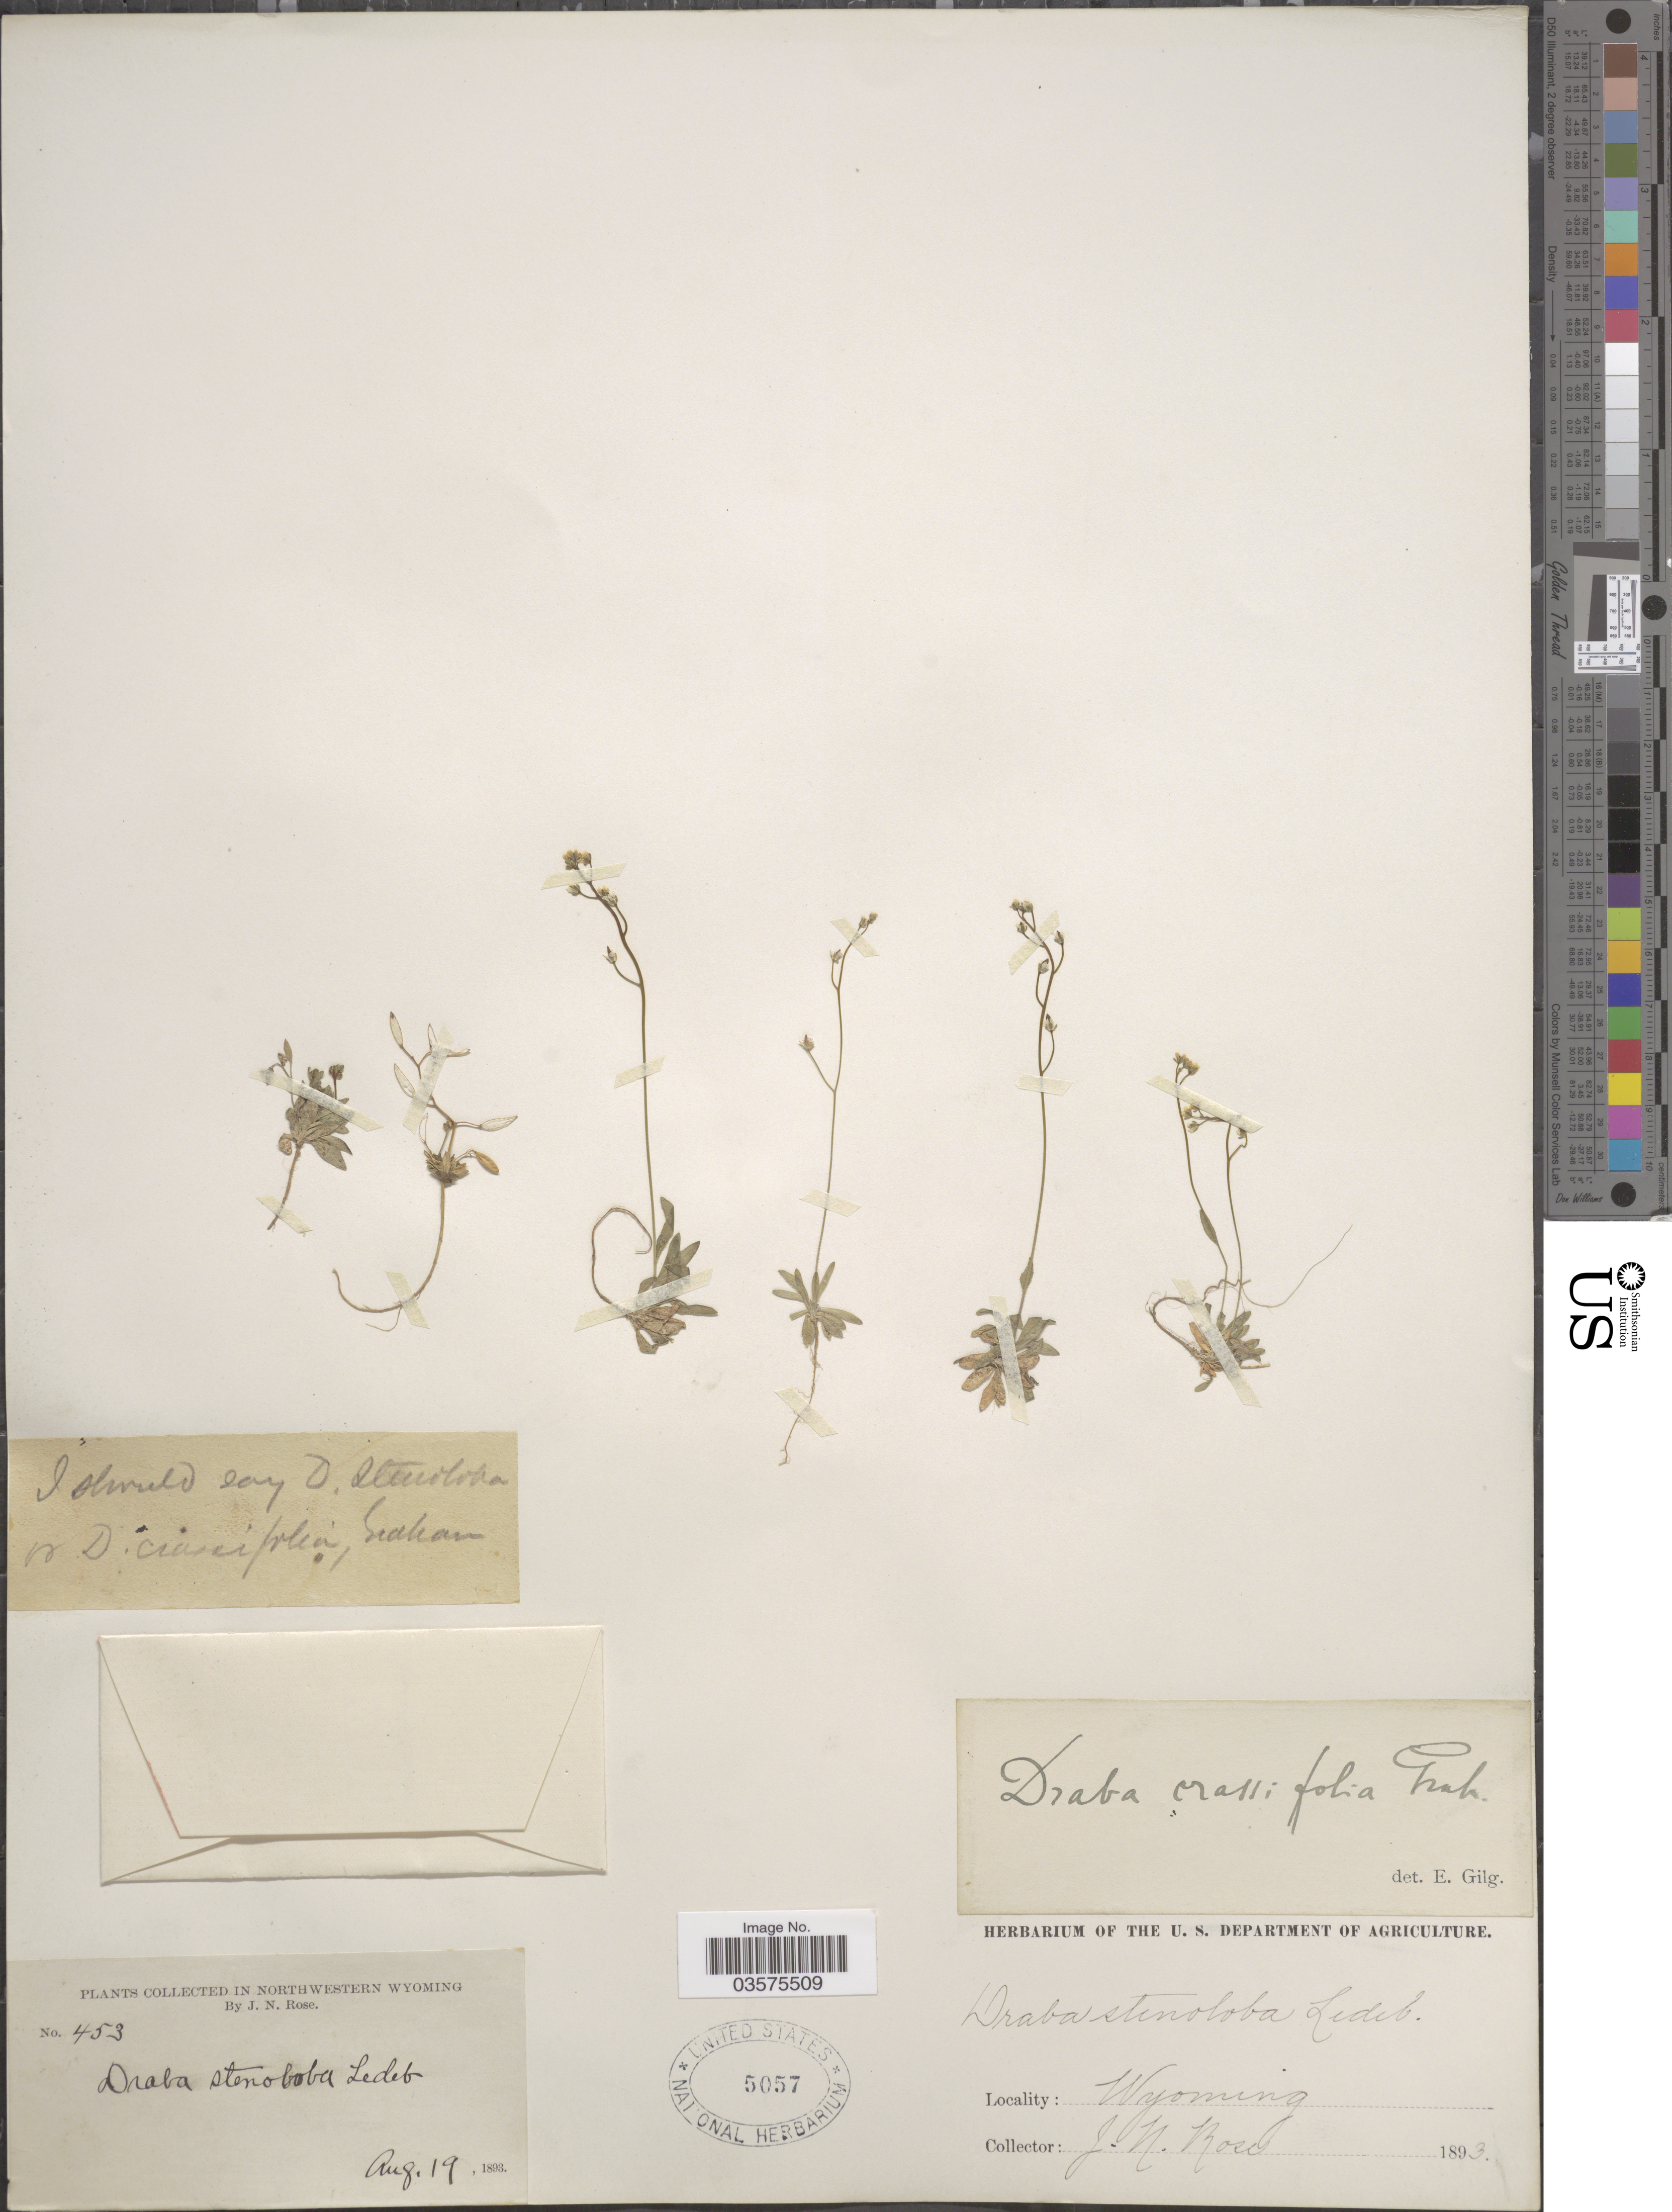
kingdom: Plantae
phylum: Tracheophyta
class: Magnoliopsida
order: Brassicales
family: Brassicaceae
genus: Draba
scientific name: Draba crassifolia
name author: Graham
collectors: J. N. Rose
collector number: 453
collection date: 1893-08-19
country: United States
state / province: Wyoming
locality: Northwestern Wyoming.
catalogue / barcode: US 5057